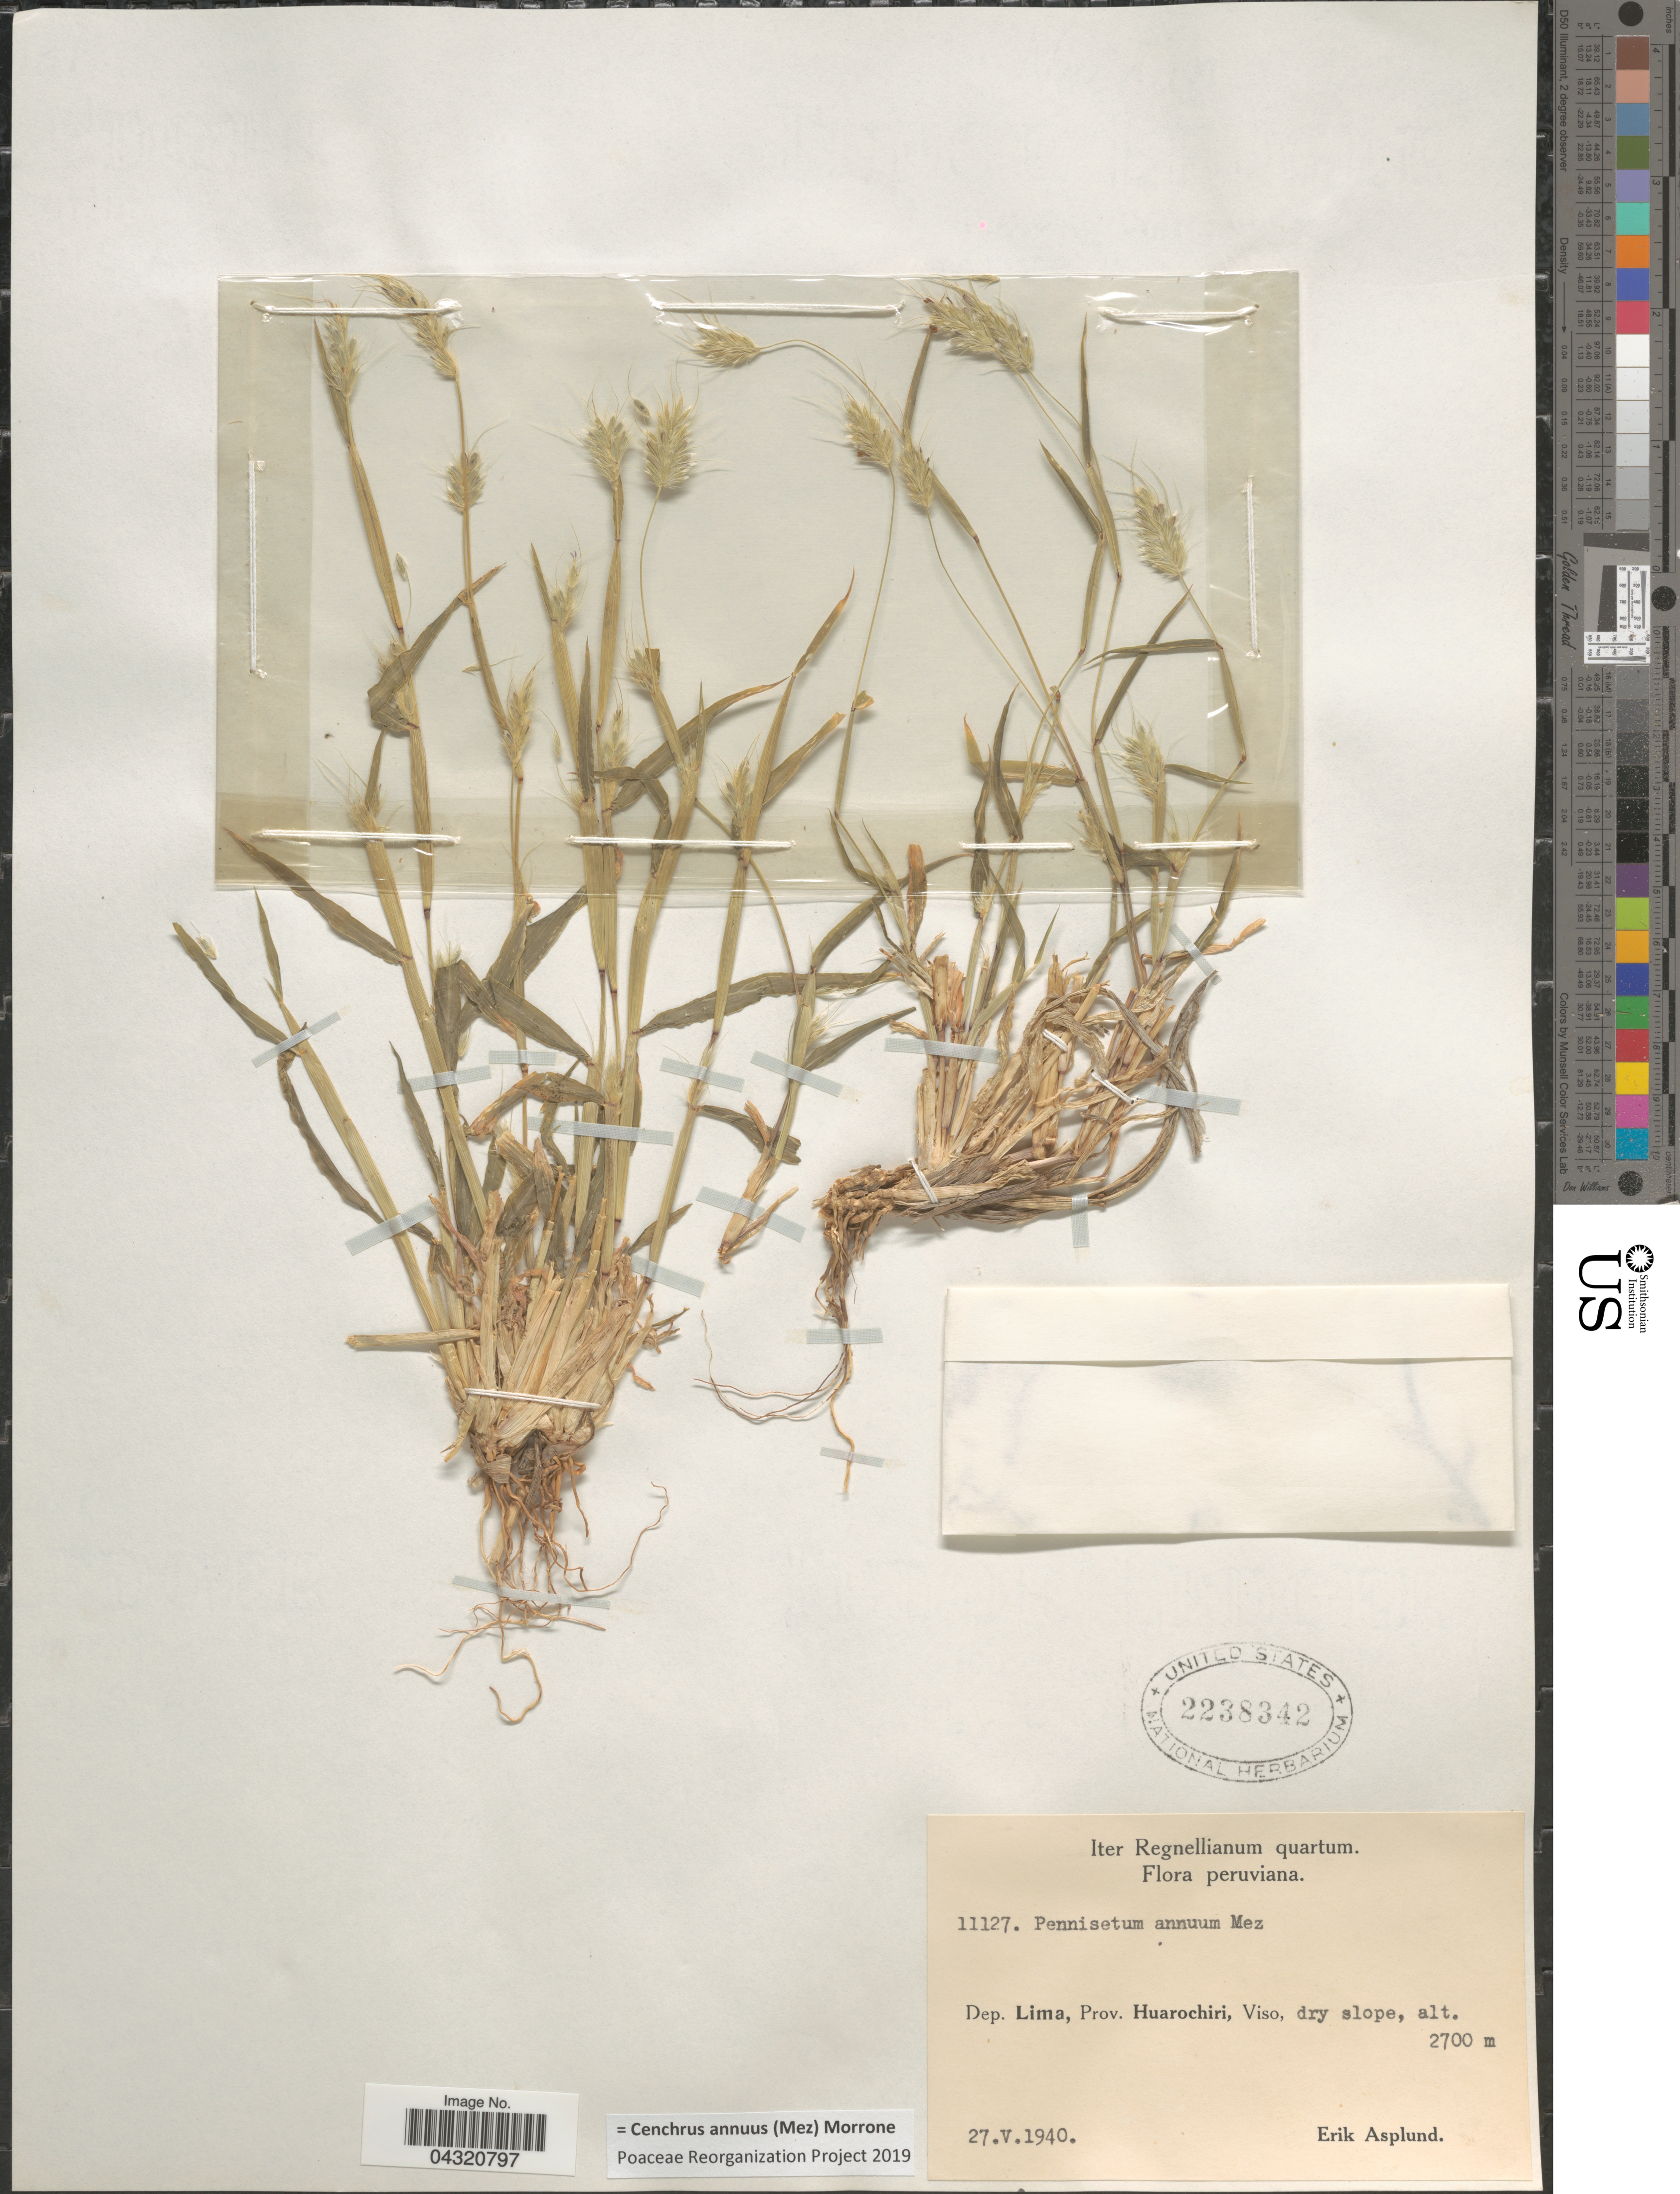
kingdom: Plantae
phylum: Tracheophyta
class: Liliopsida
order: Poales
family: Poaceae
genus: Cenchrus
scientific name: Cenchrus annuus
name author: (Mez) Morrone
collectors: E. Asplund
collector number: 11127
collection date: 1940-05-27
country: Peru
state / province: Lima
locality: Iter Regnellianum quartum. Dep. Lima, Prov. Huarochiri, Viso.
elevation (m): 2700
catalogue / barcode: US 2238342